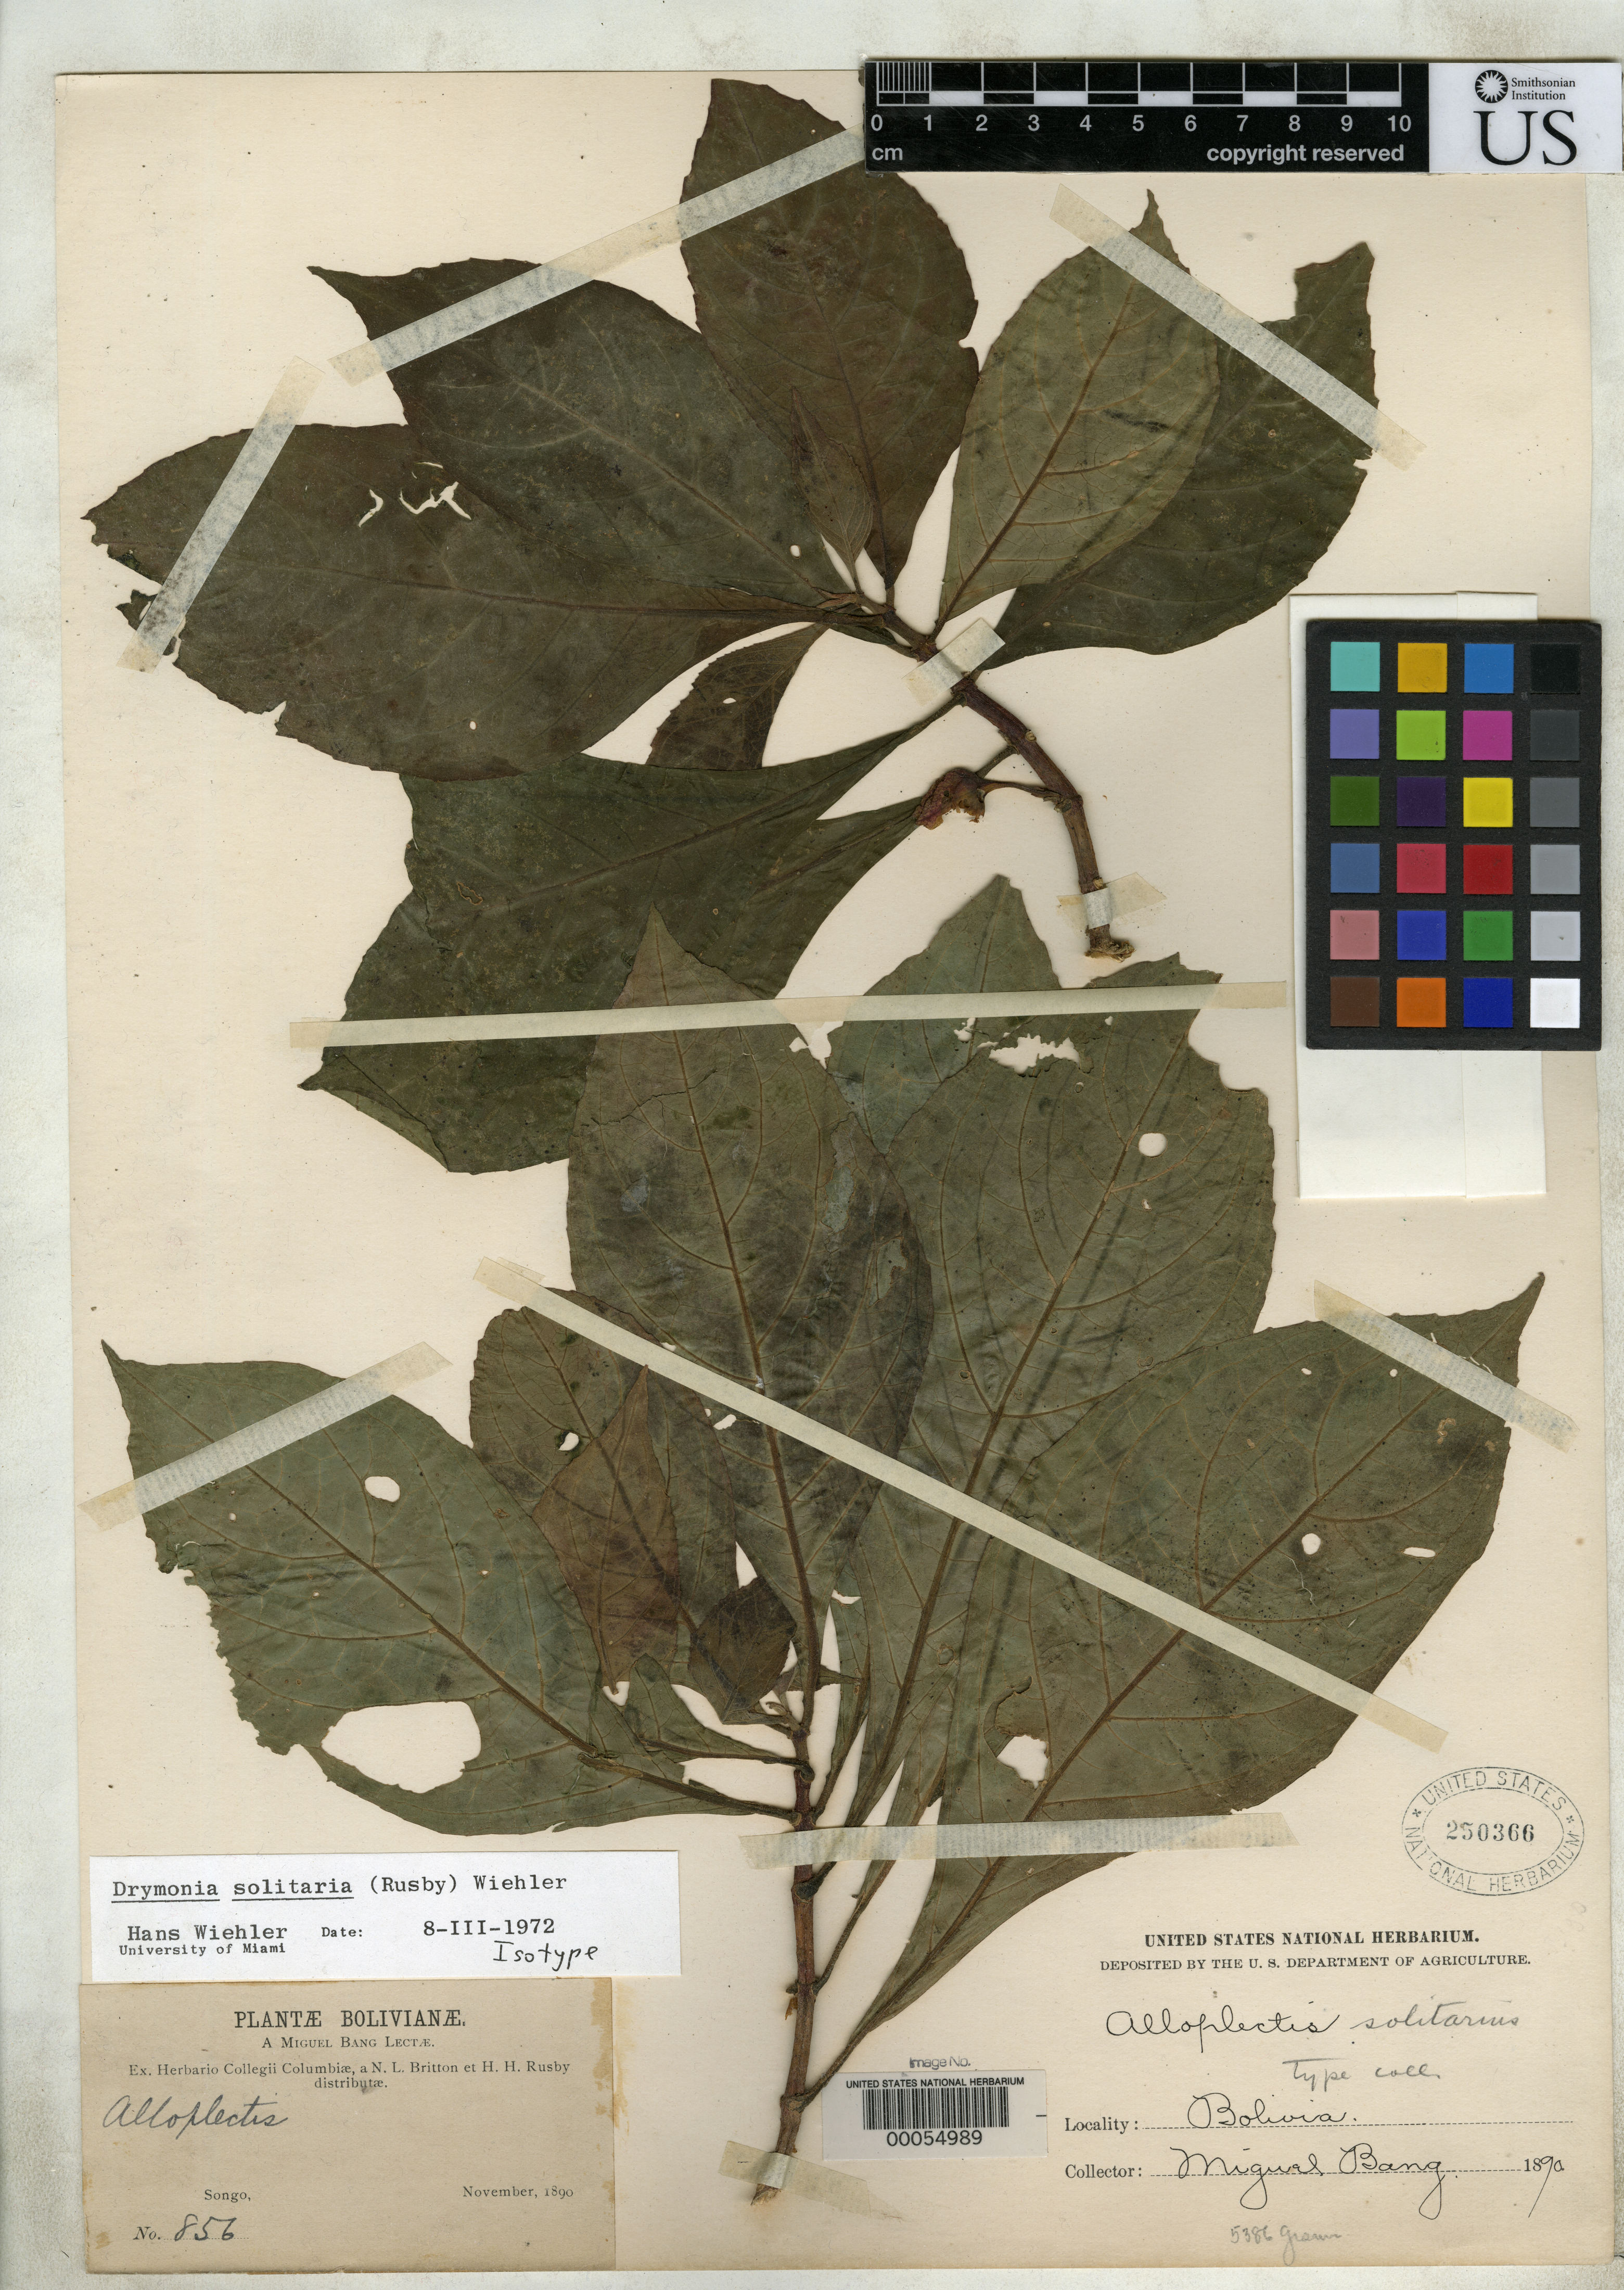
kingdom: Plantae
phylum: Tracheophyta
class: Magnoliopsida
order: Lamiales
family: Gesneriaceae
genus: Alloplectus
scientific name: Alloplectus solitarius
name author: Rusby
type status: Isotype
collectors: M. Bang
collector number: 856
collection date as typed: Nov 1890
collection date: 1890-11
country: Bolivia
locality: Songo.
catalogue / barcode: US 250366